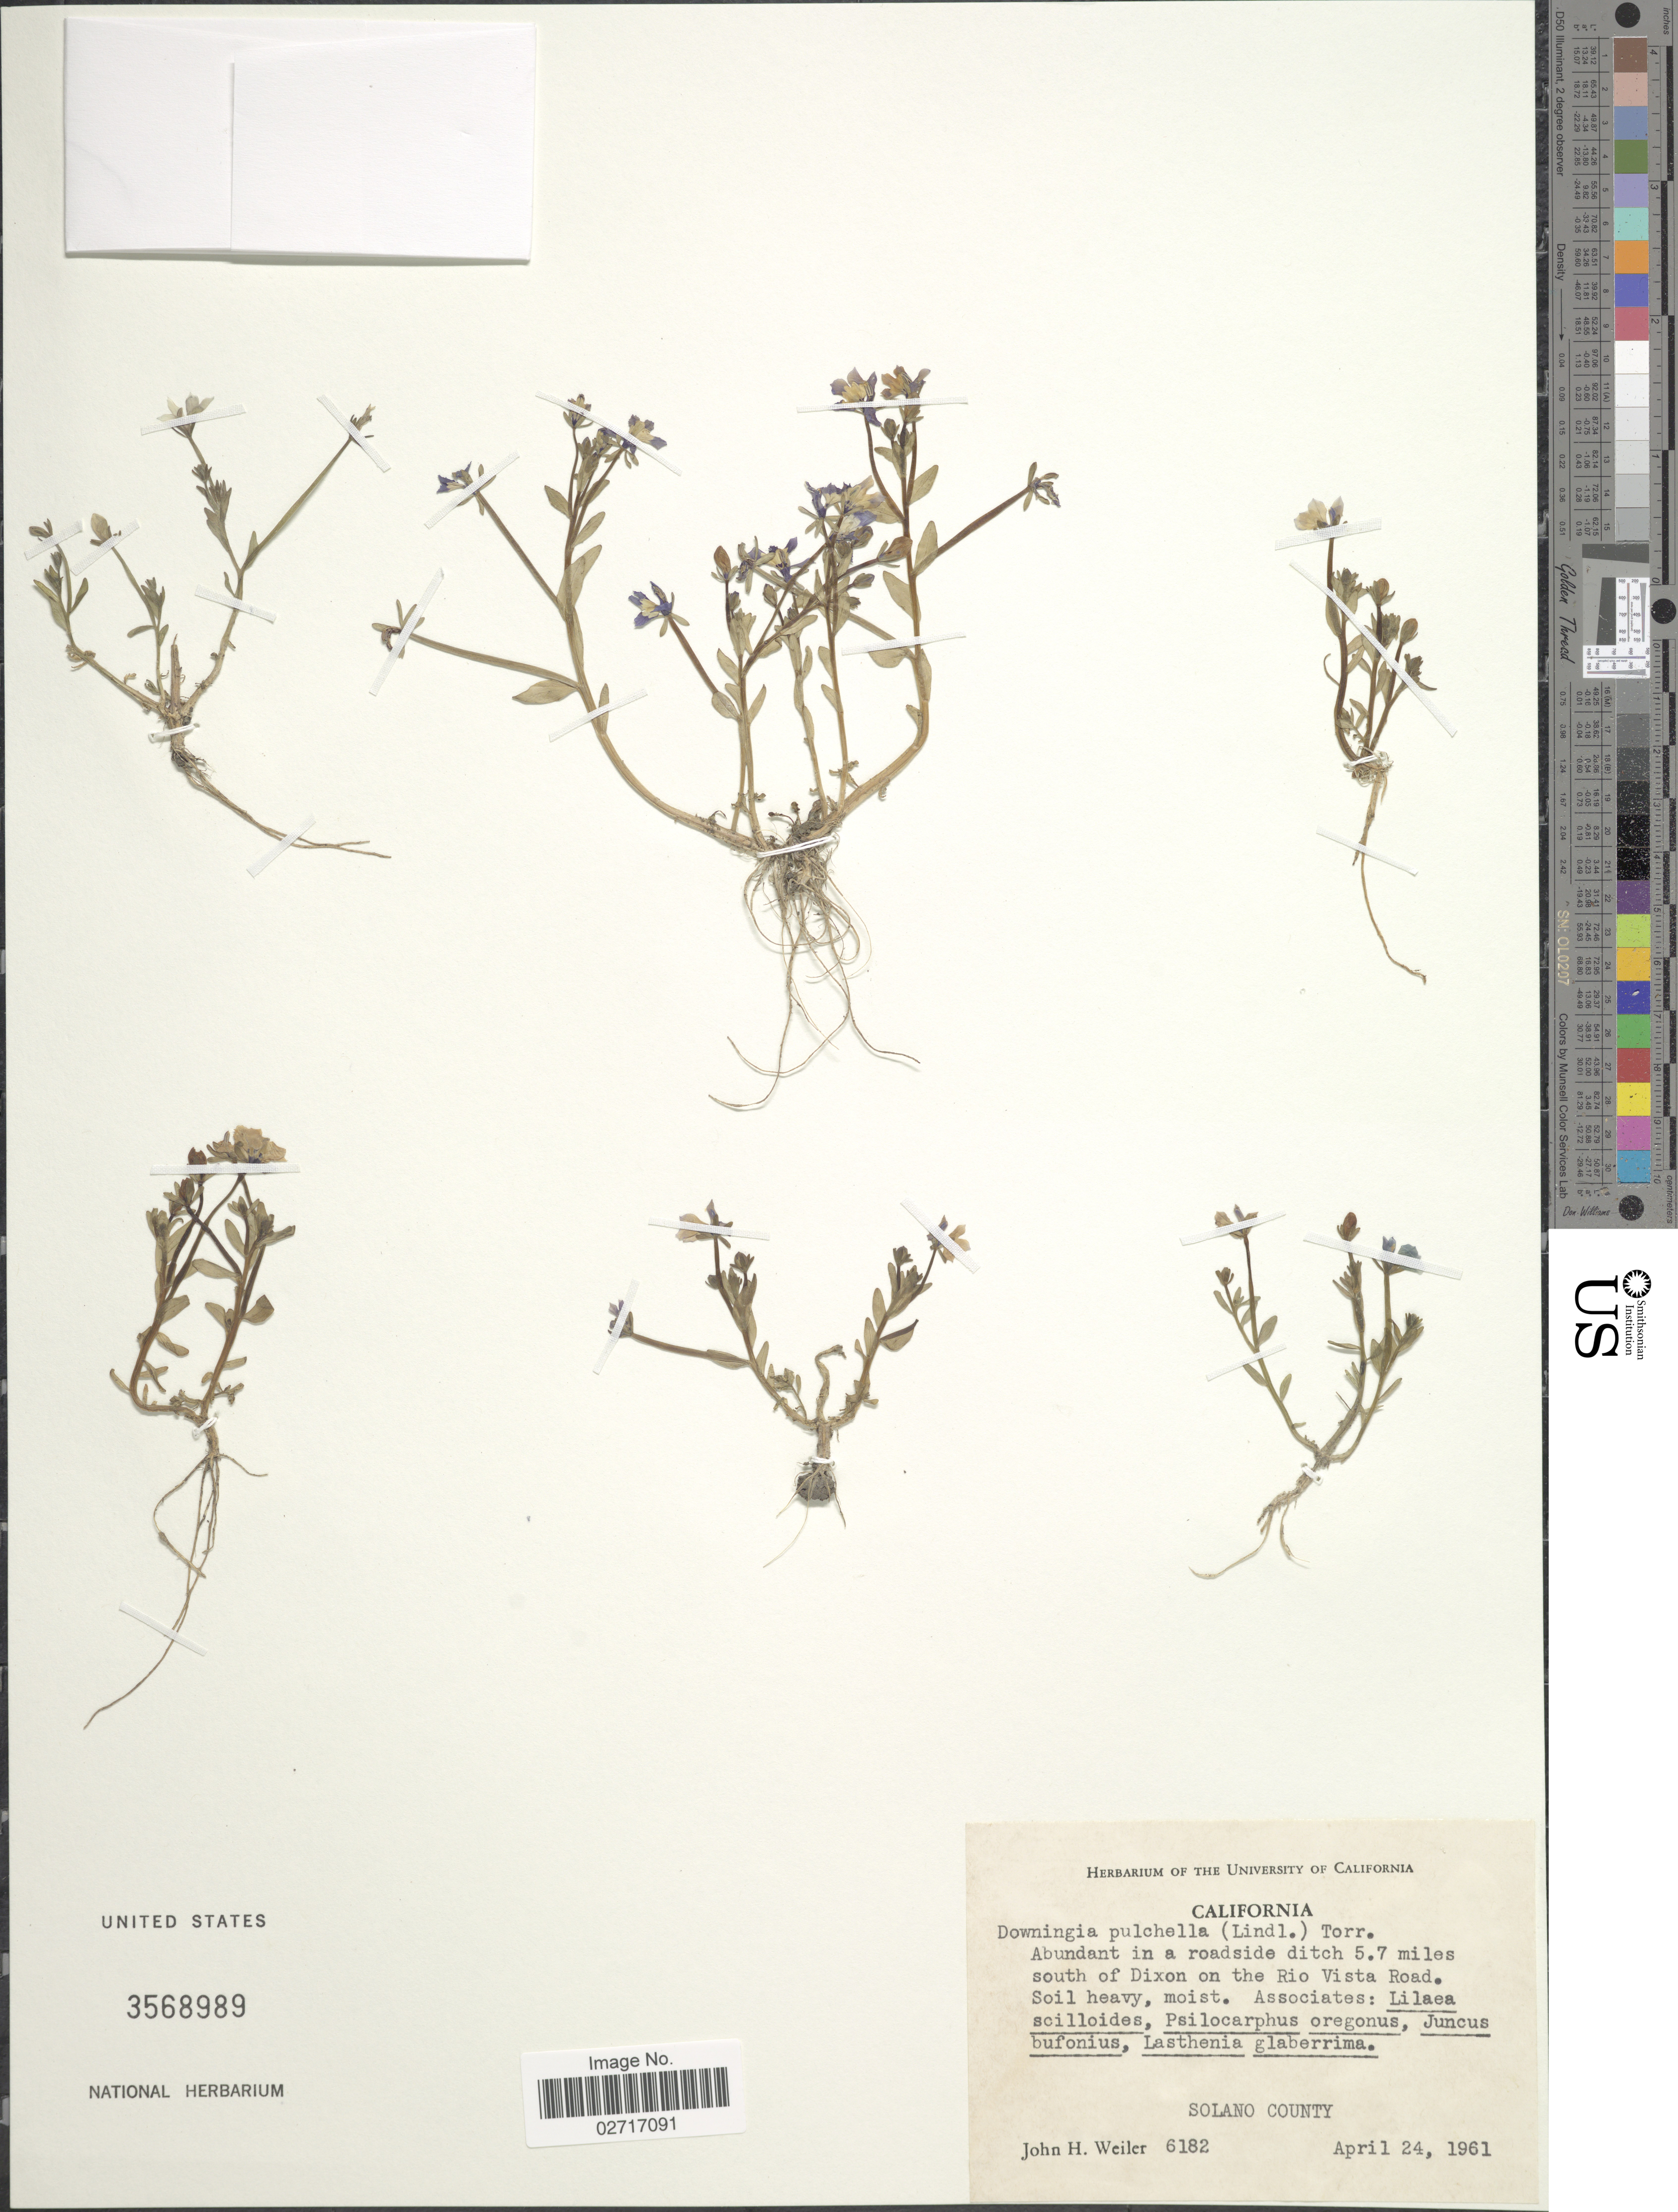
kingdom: Plantae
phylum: Tracheophyta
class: Magnoliopsida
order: Asterales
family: Campanulaceae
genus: Downingia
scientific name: Downingia pulchella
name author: (Lindl.) Torr.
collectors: J. H. Weiler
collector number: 6182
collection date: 1961-04-24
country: United States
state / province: California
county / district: Solano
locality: Abundant in a roadside ditch 5.7 miles south of Dixon on the Rio Vista Road. Solano County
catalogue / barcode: US 3568989